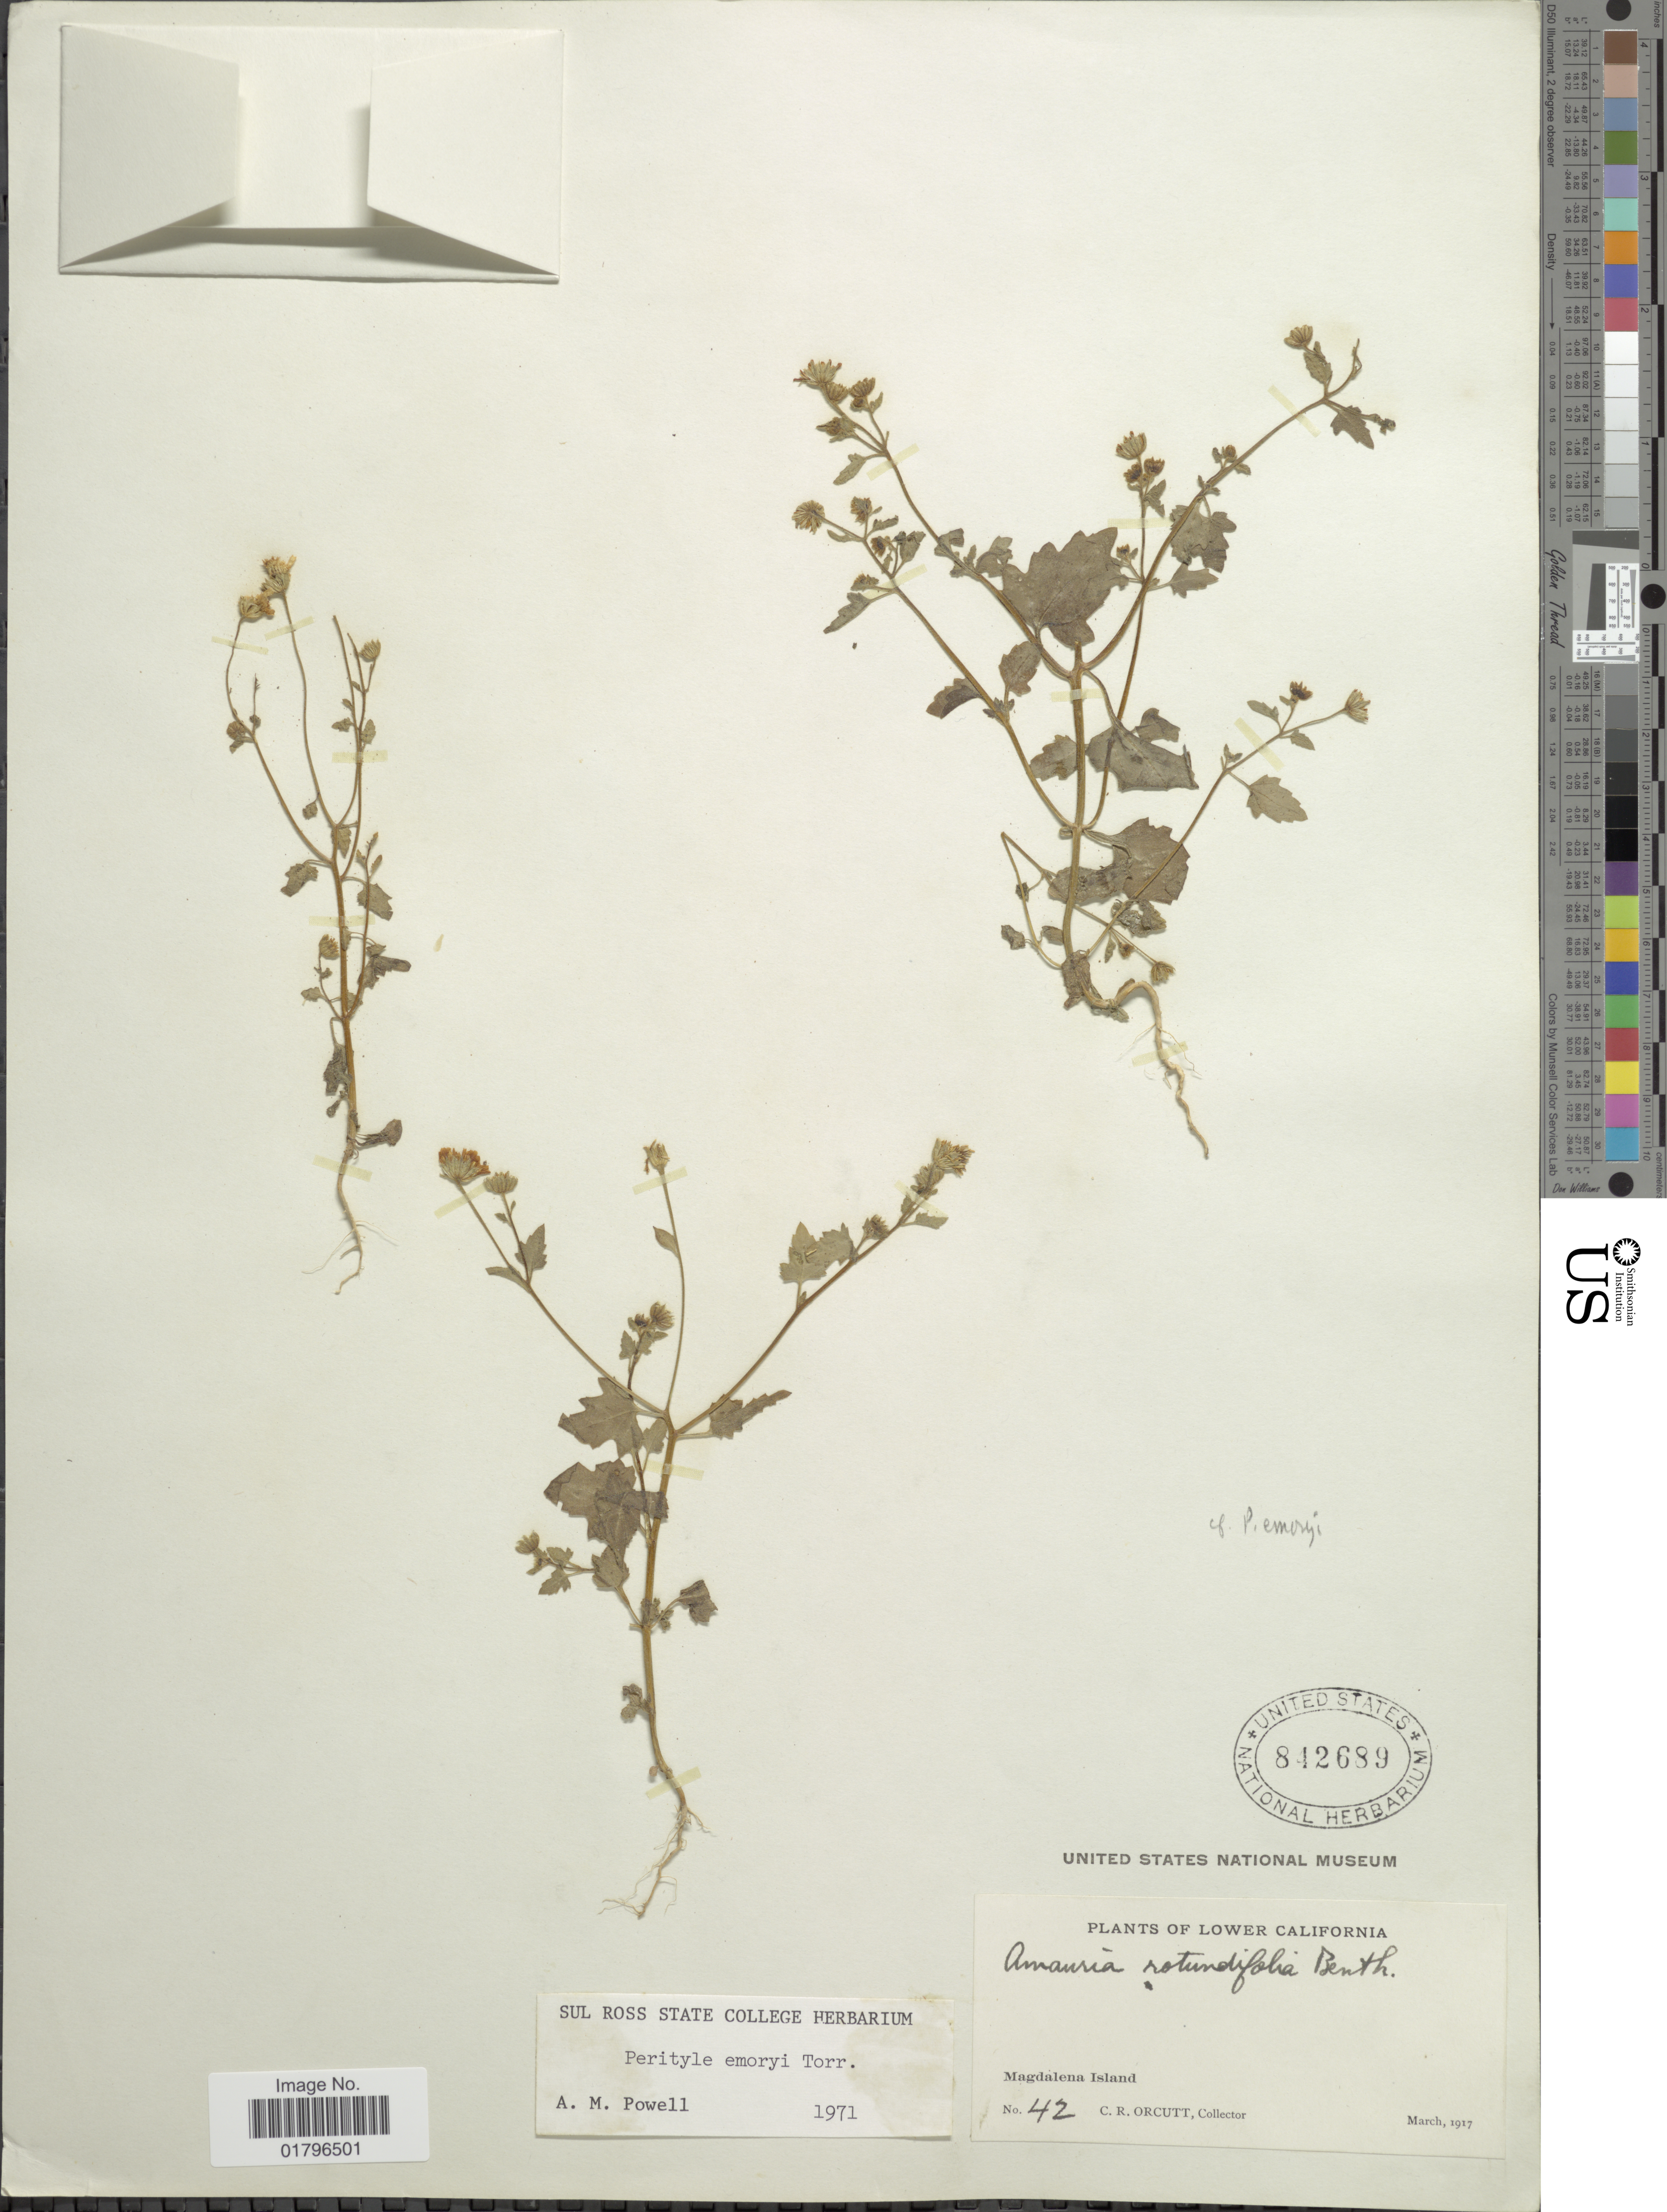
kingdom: Plantae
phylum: Tracheophyta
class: Magnoliopsida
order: Asterales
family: Asteraceae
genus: Perityle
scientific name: Perityle emoryi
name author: Torr.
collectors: C. R. Orcutt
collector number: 42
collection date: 1917-03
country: Mexico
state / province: Baja California Sur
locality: Lower California. Magdalena Island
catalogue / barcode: US 842689